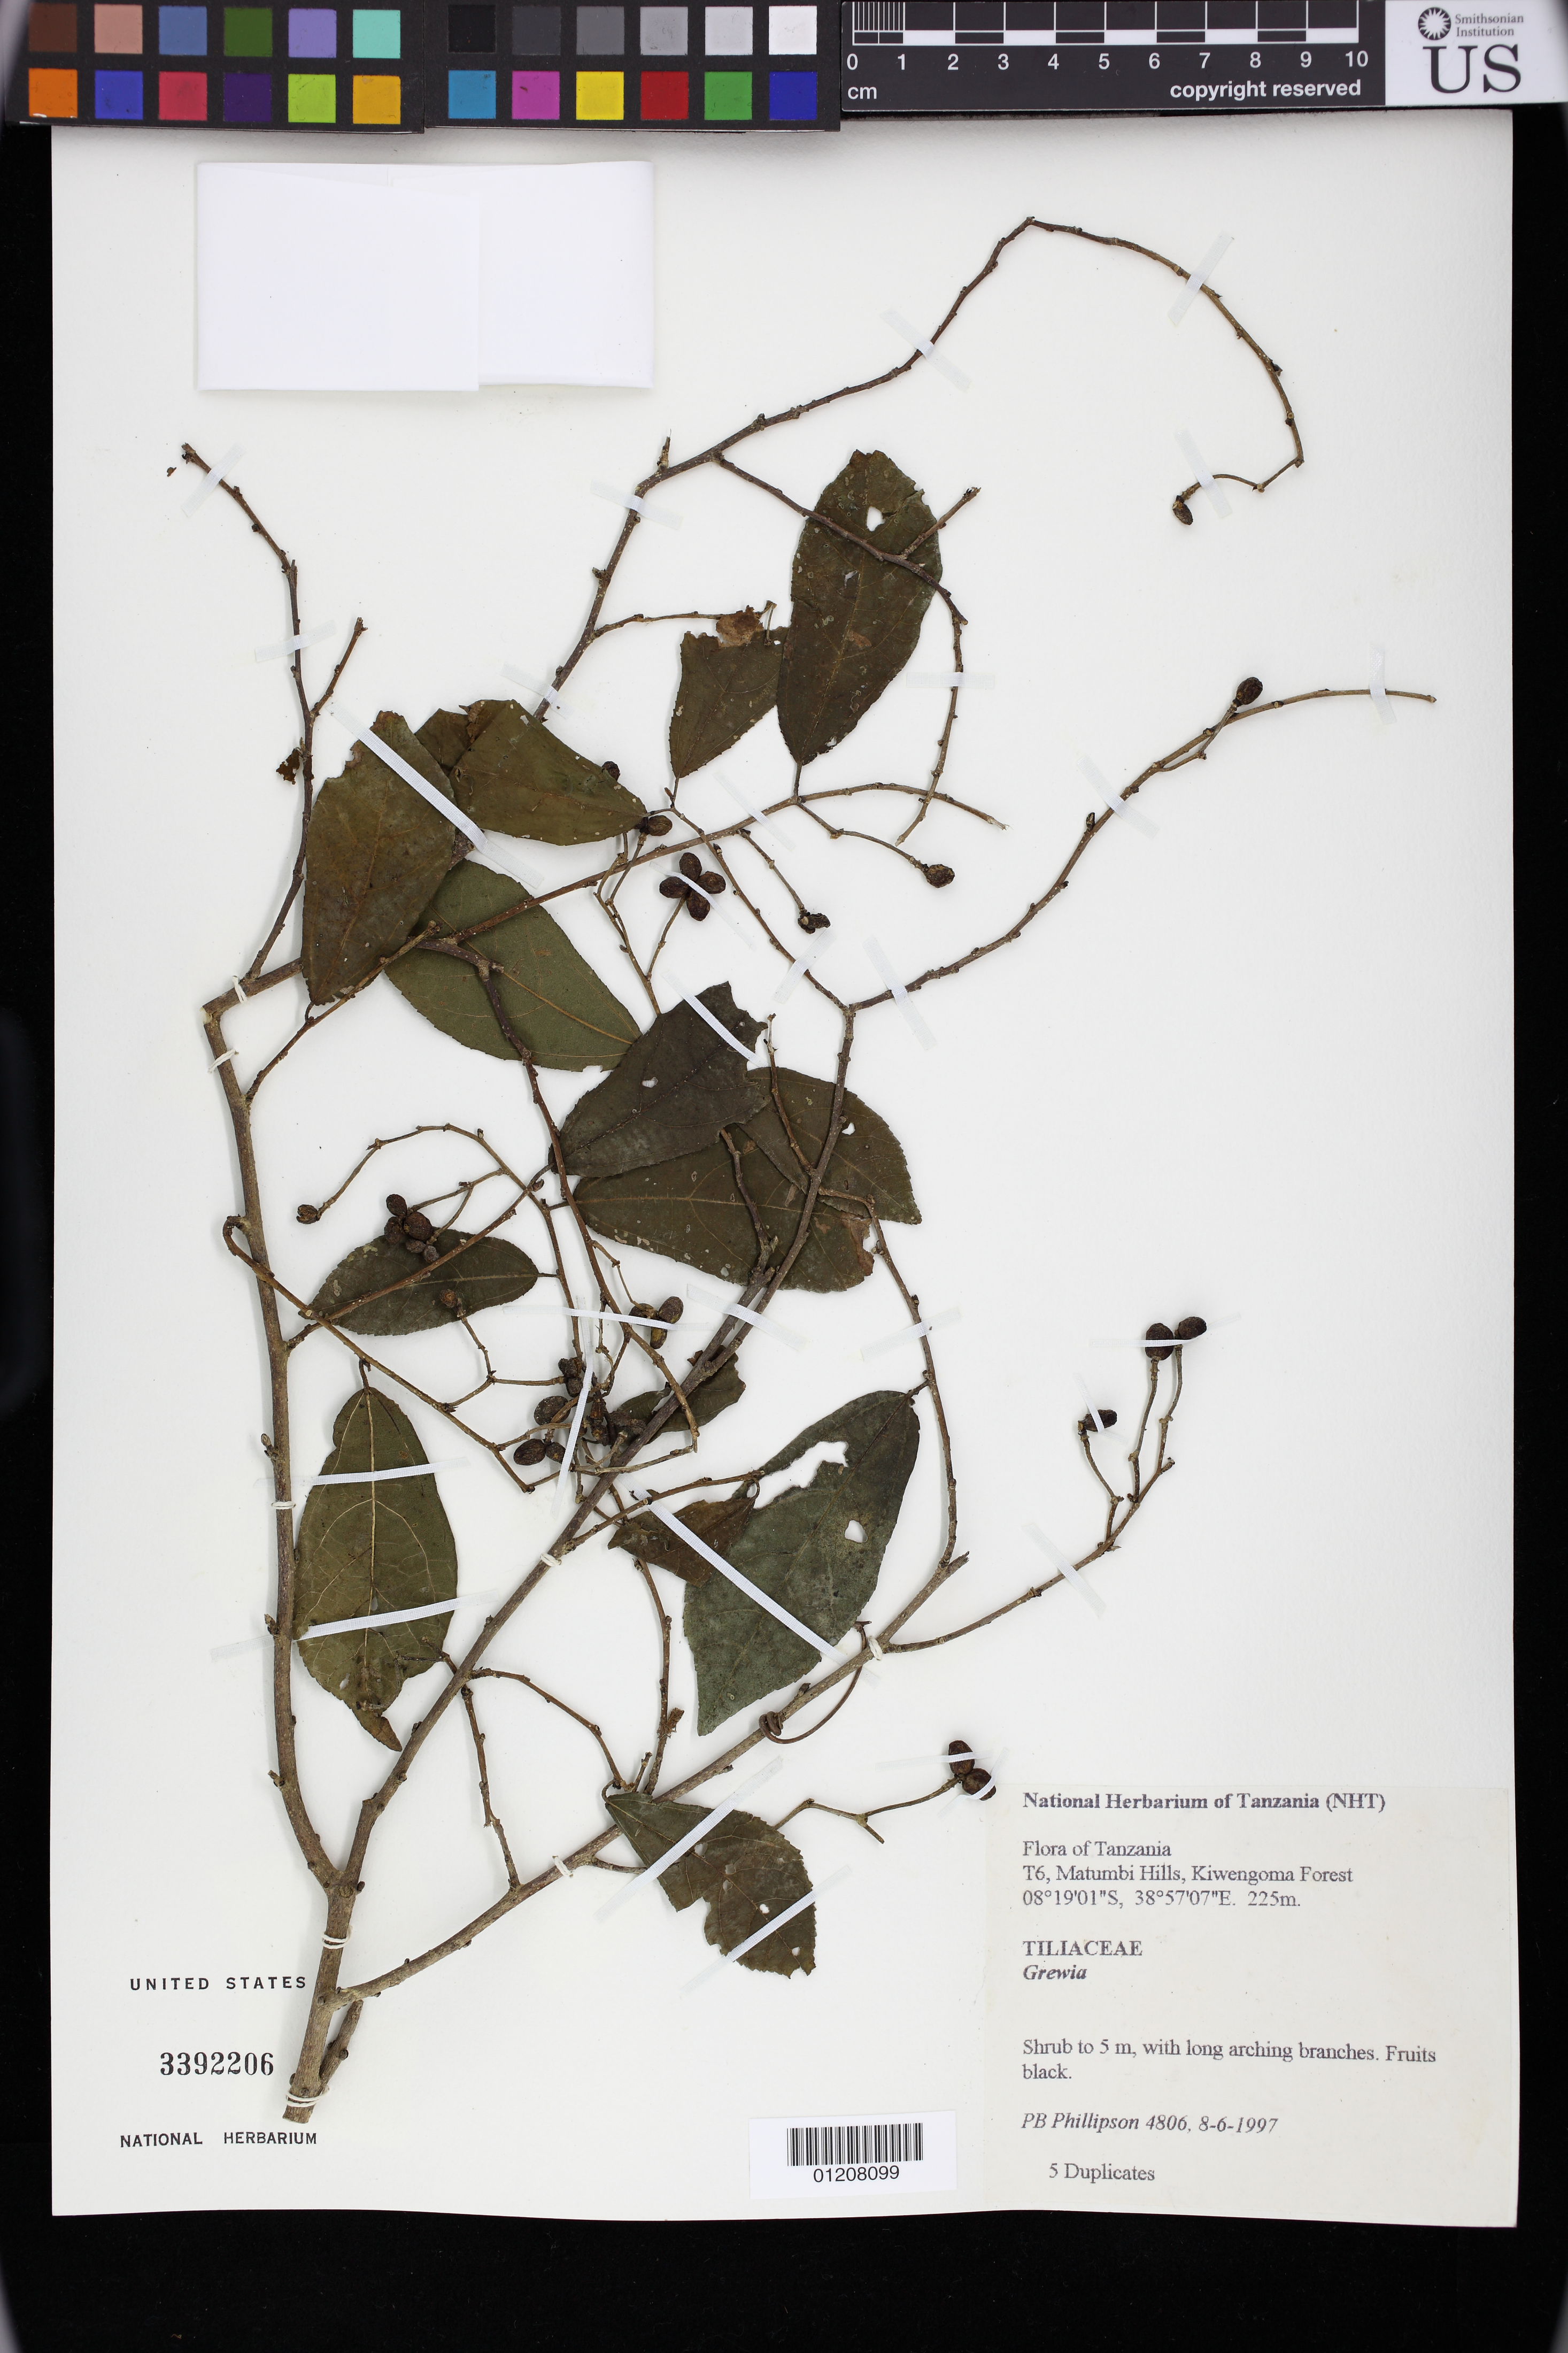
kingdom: Plantae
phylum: Tracheophyta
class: Magnoliopsida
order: Malvales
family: Malvaceae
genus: Grewia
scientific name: Grewia sp.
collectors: P. B. Phillipson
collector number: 4806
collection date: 1997-06-08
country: Tanzania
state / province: Pwani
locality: T6, Matumbi Hills, Kiwengoma Forest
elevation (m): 225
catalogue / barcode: US 3392206